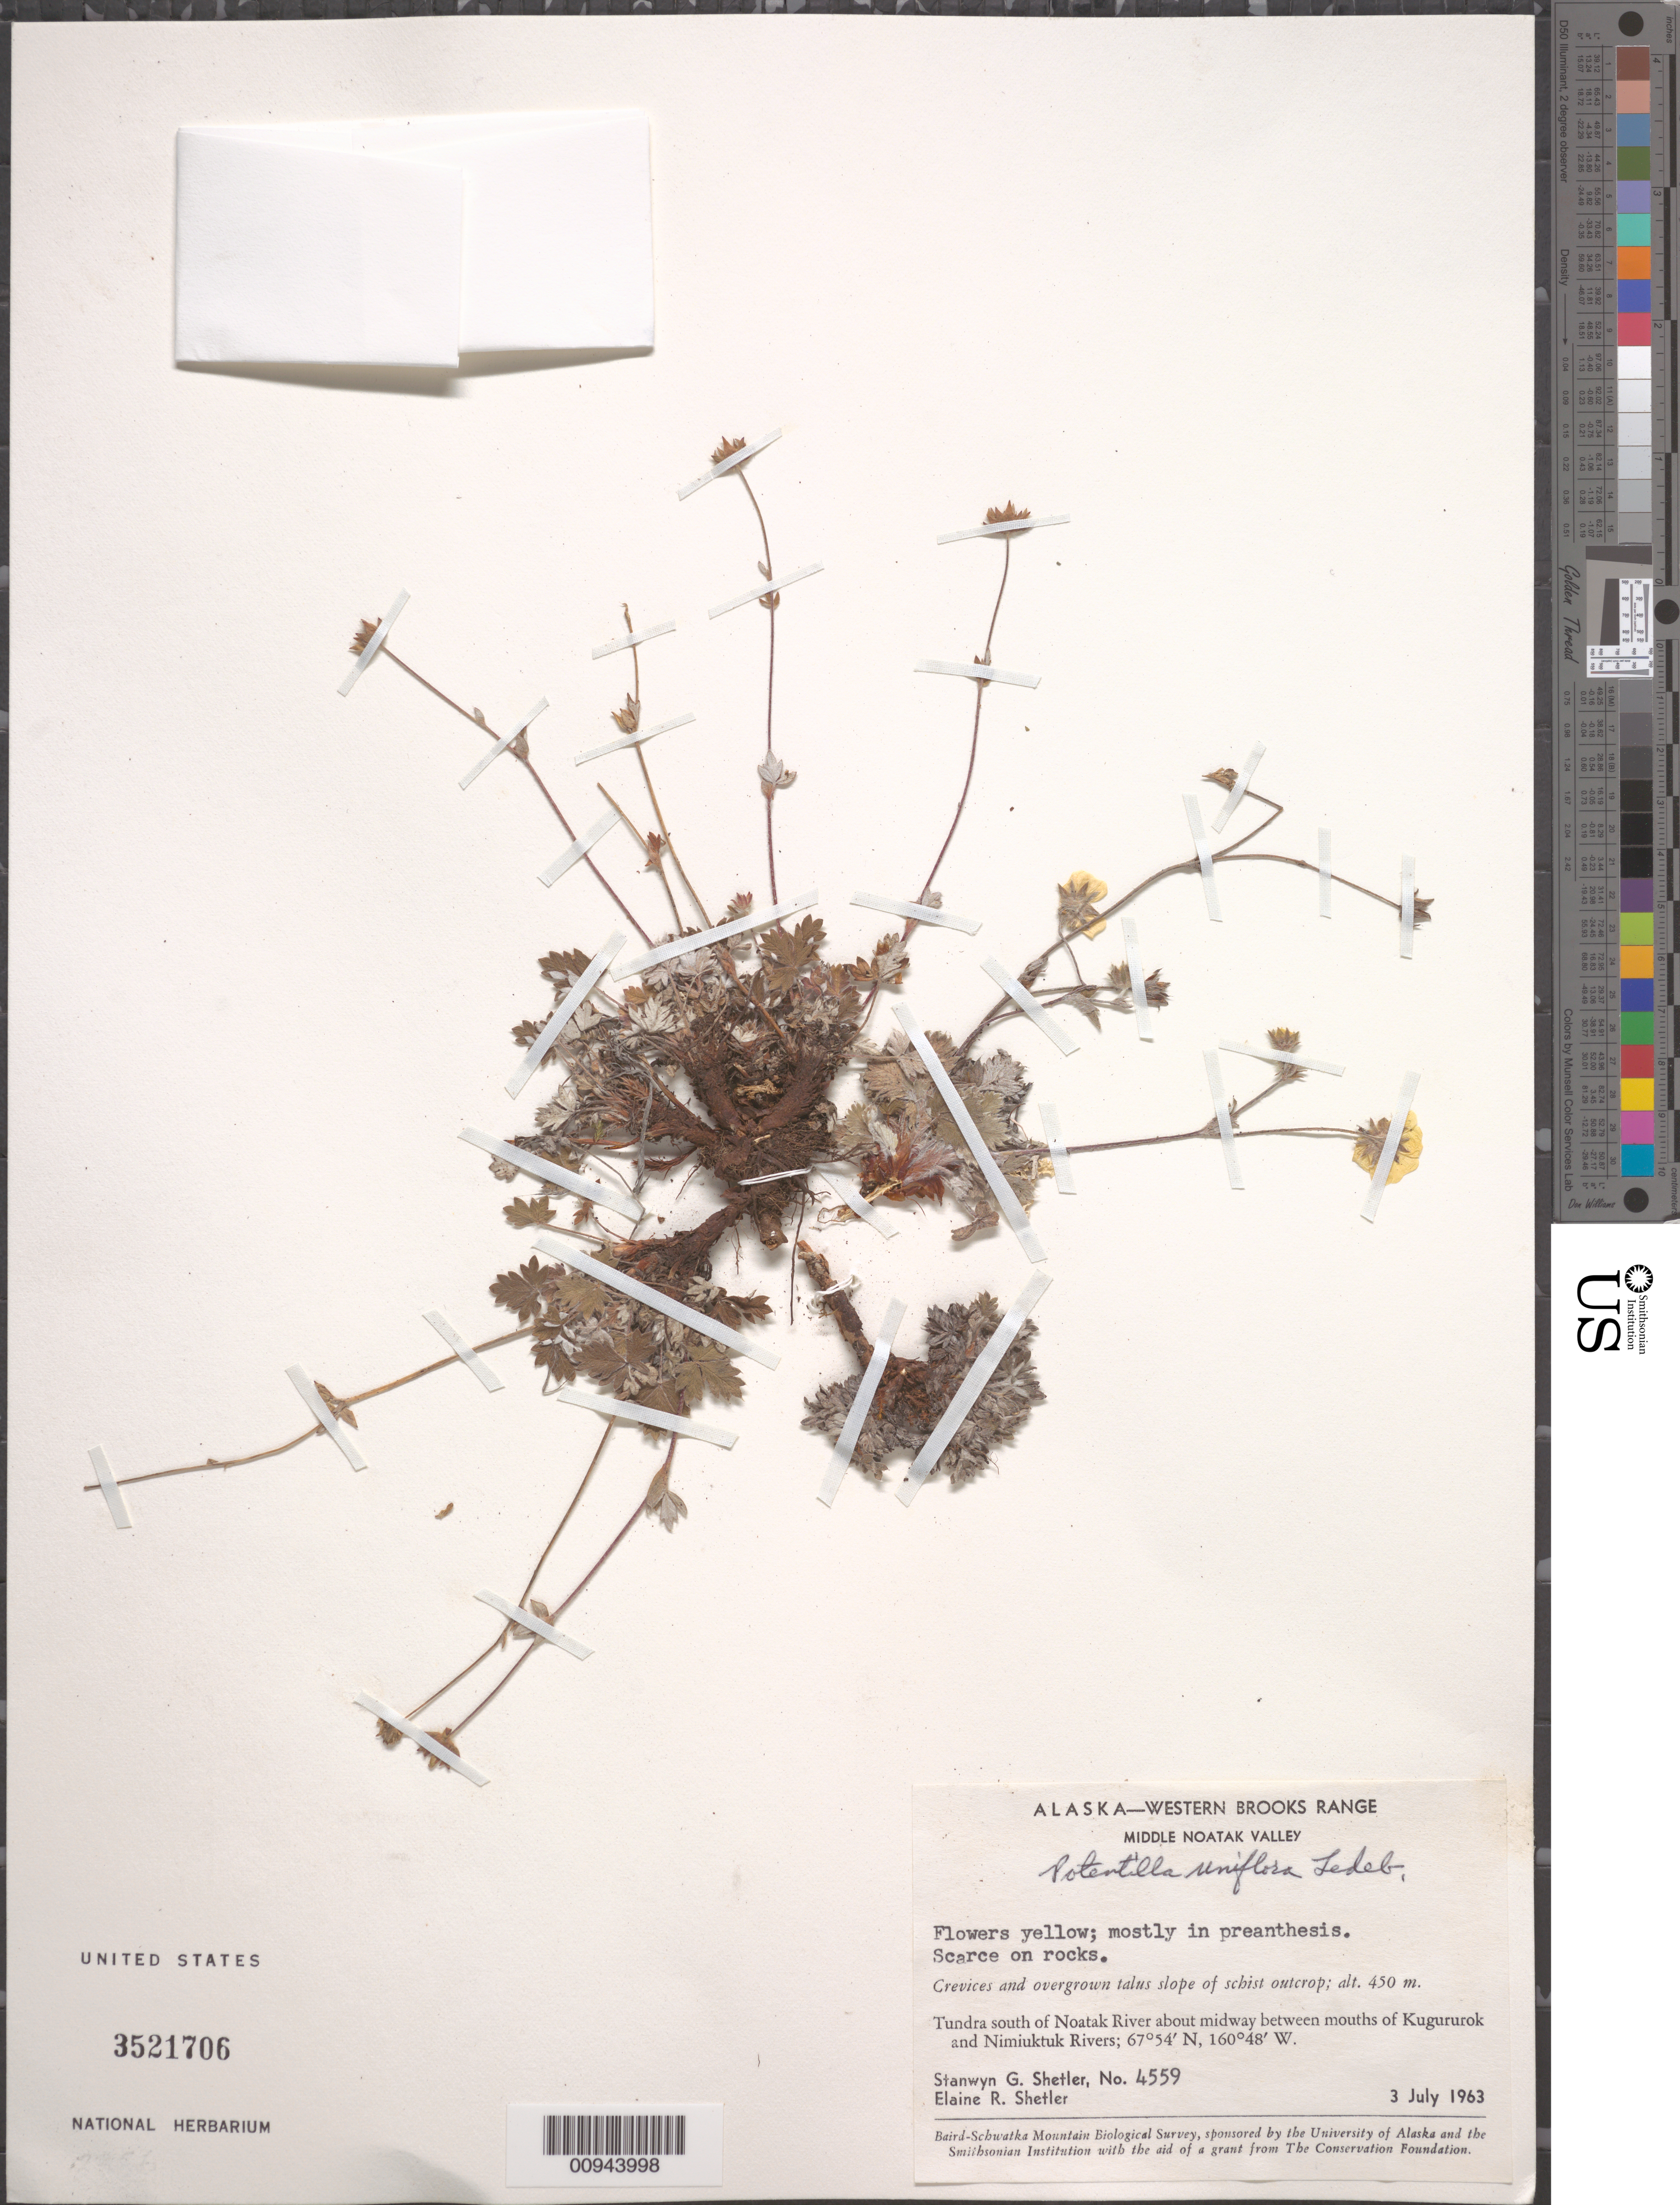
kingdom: Plantae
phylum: Tracheophyta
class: Magnoliopsida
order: Rosales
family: Rosaceae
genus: Potentilla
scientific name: Potentilla uniflora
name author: Ledeb.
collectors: S. Shetler & E. R. Shetler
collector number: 4559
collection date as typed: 03 Jul 1963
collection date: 1963-07-03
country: United States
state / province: Alaska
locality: S of Noatak River about midway between mouths of Kugururok and Nimiuktuk Rivers. Western Brooks Range, Middle Noatak Valley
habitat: Tundra. Crevices and overgrown talus slope of schist outcrop.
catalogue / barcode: US 3521706